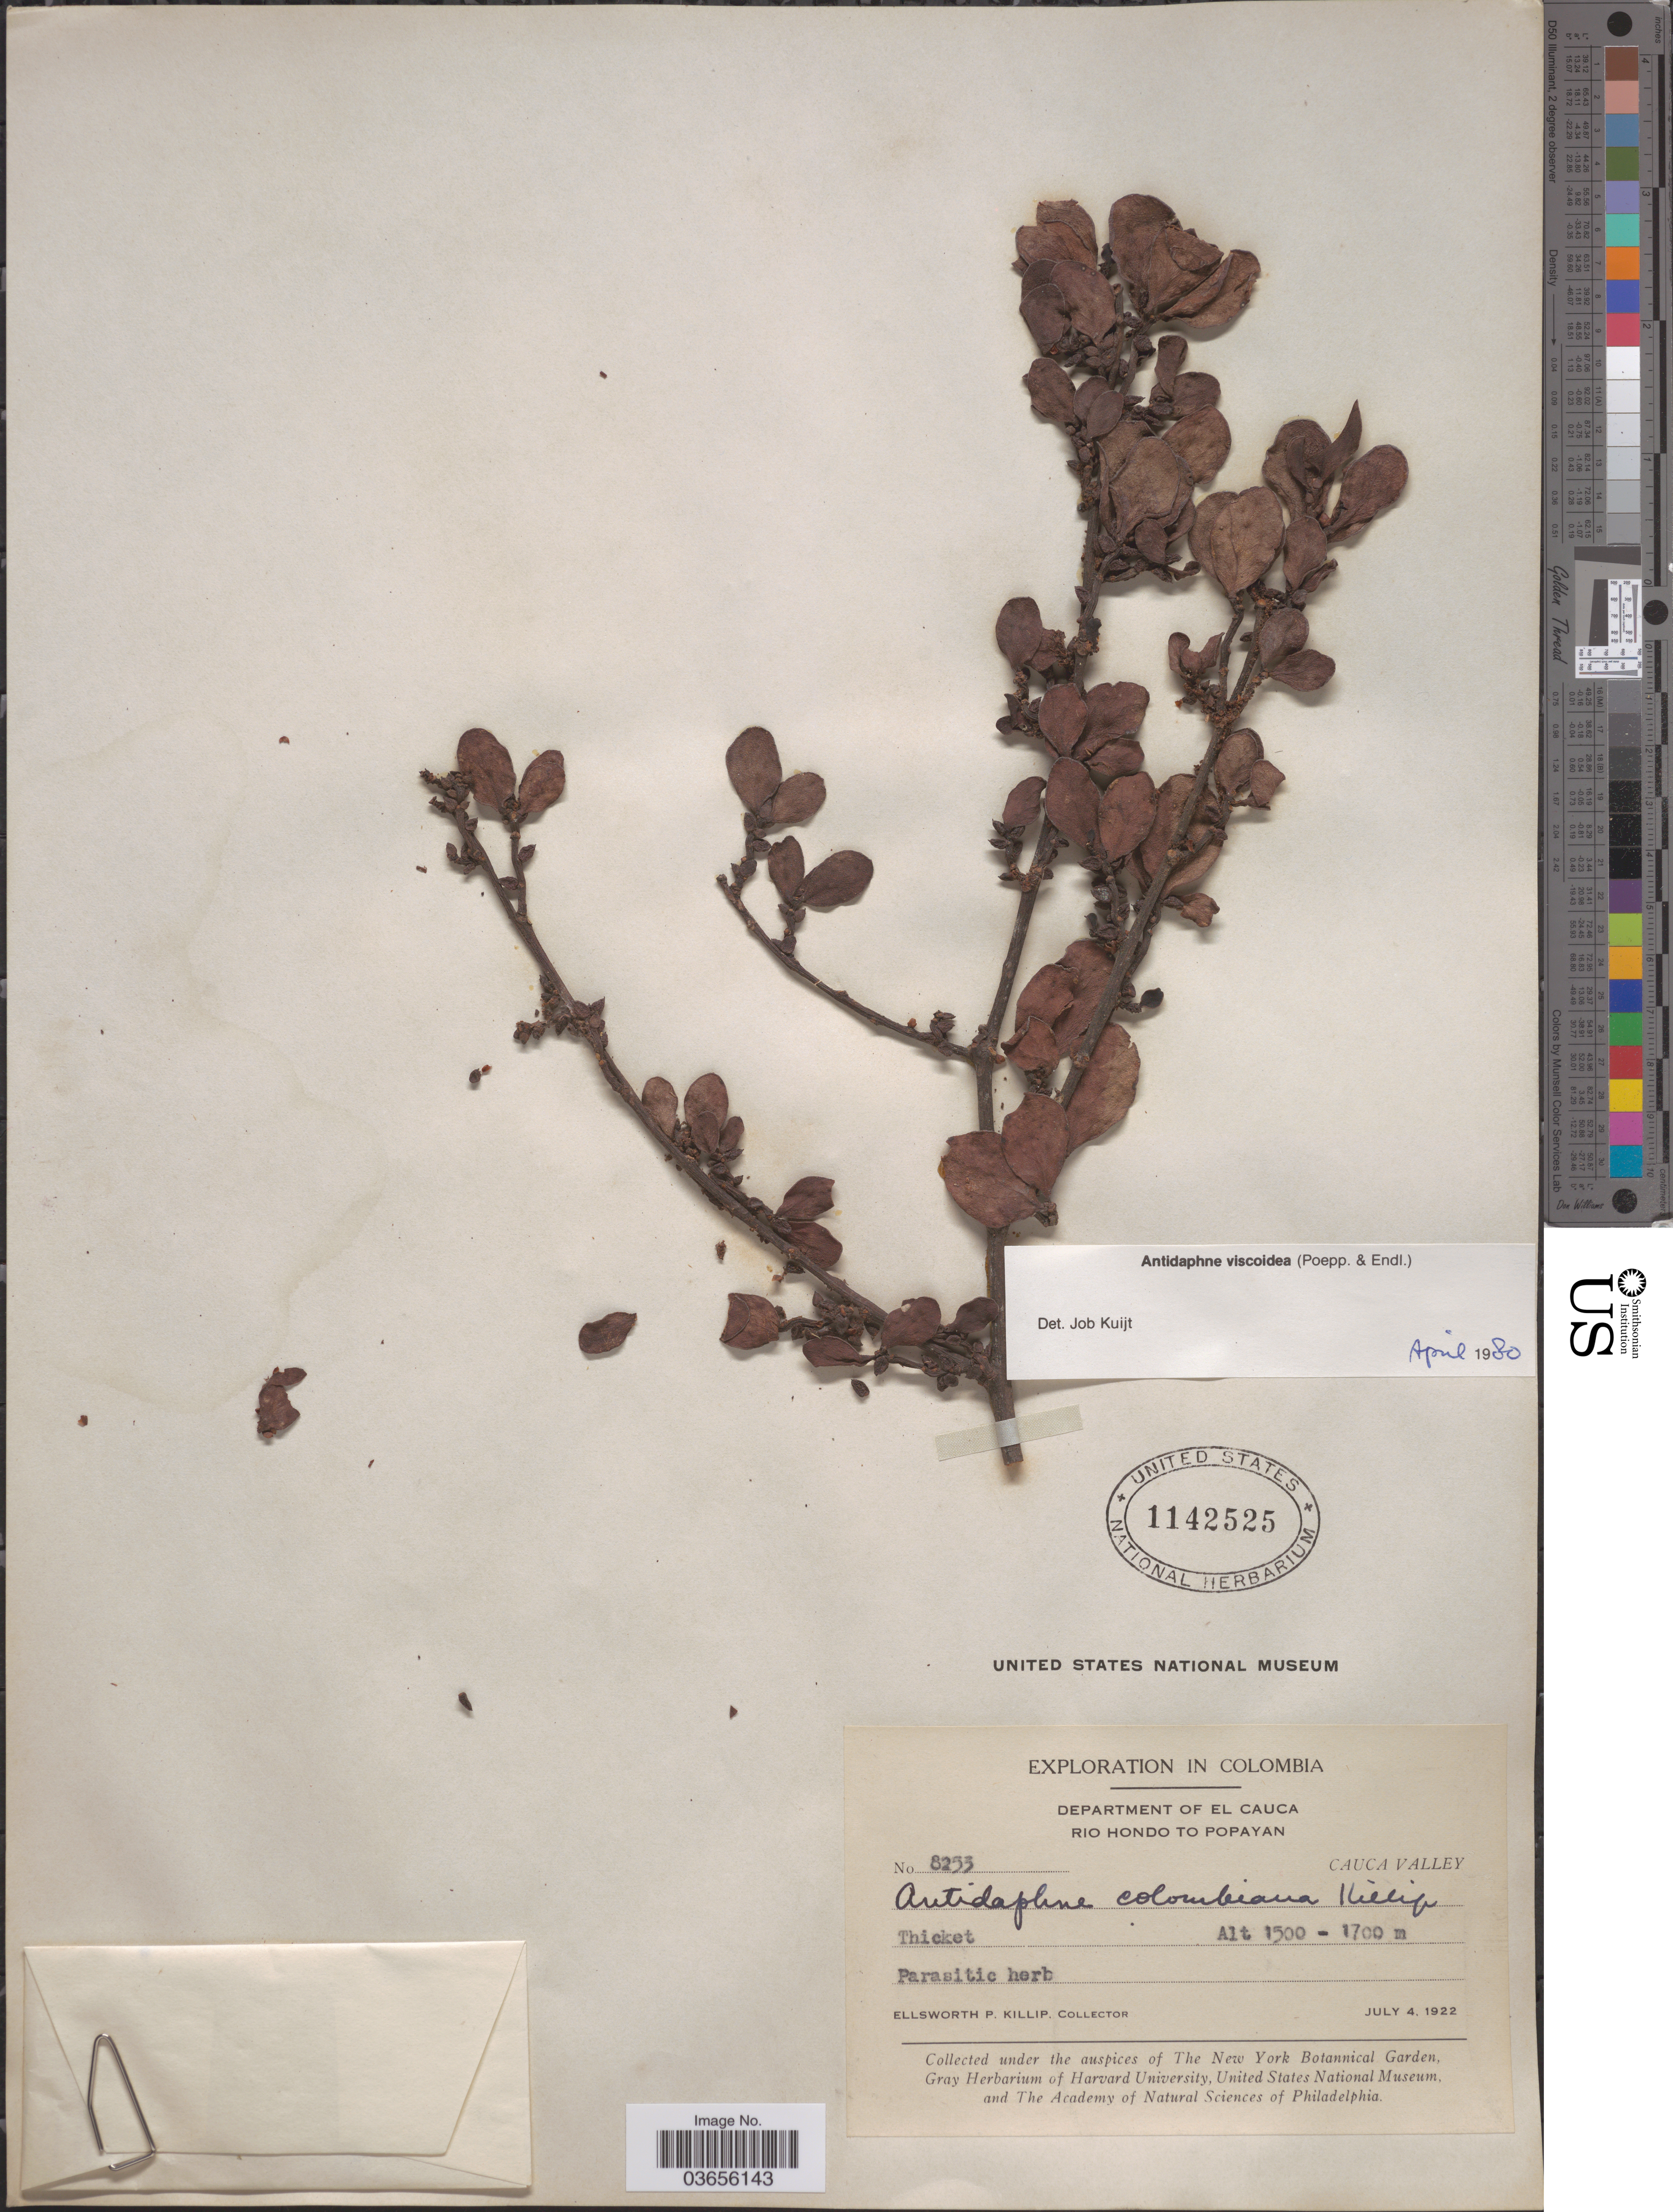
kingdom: Plantae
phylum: Tracheophyta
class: Magnoliopsida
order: Santalales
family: Santalaceae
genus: Antidaphne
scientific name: Antidaphne viscoidea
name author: Poepp. & Endl.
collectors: E. P. Killip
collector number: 8253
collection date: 1922-07-04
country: Colombia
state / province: Cauca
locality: Department of El Cauca. Rio Hondo to Popoyan. Cauca Valley.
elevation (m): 1500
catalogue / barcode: US 1142525